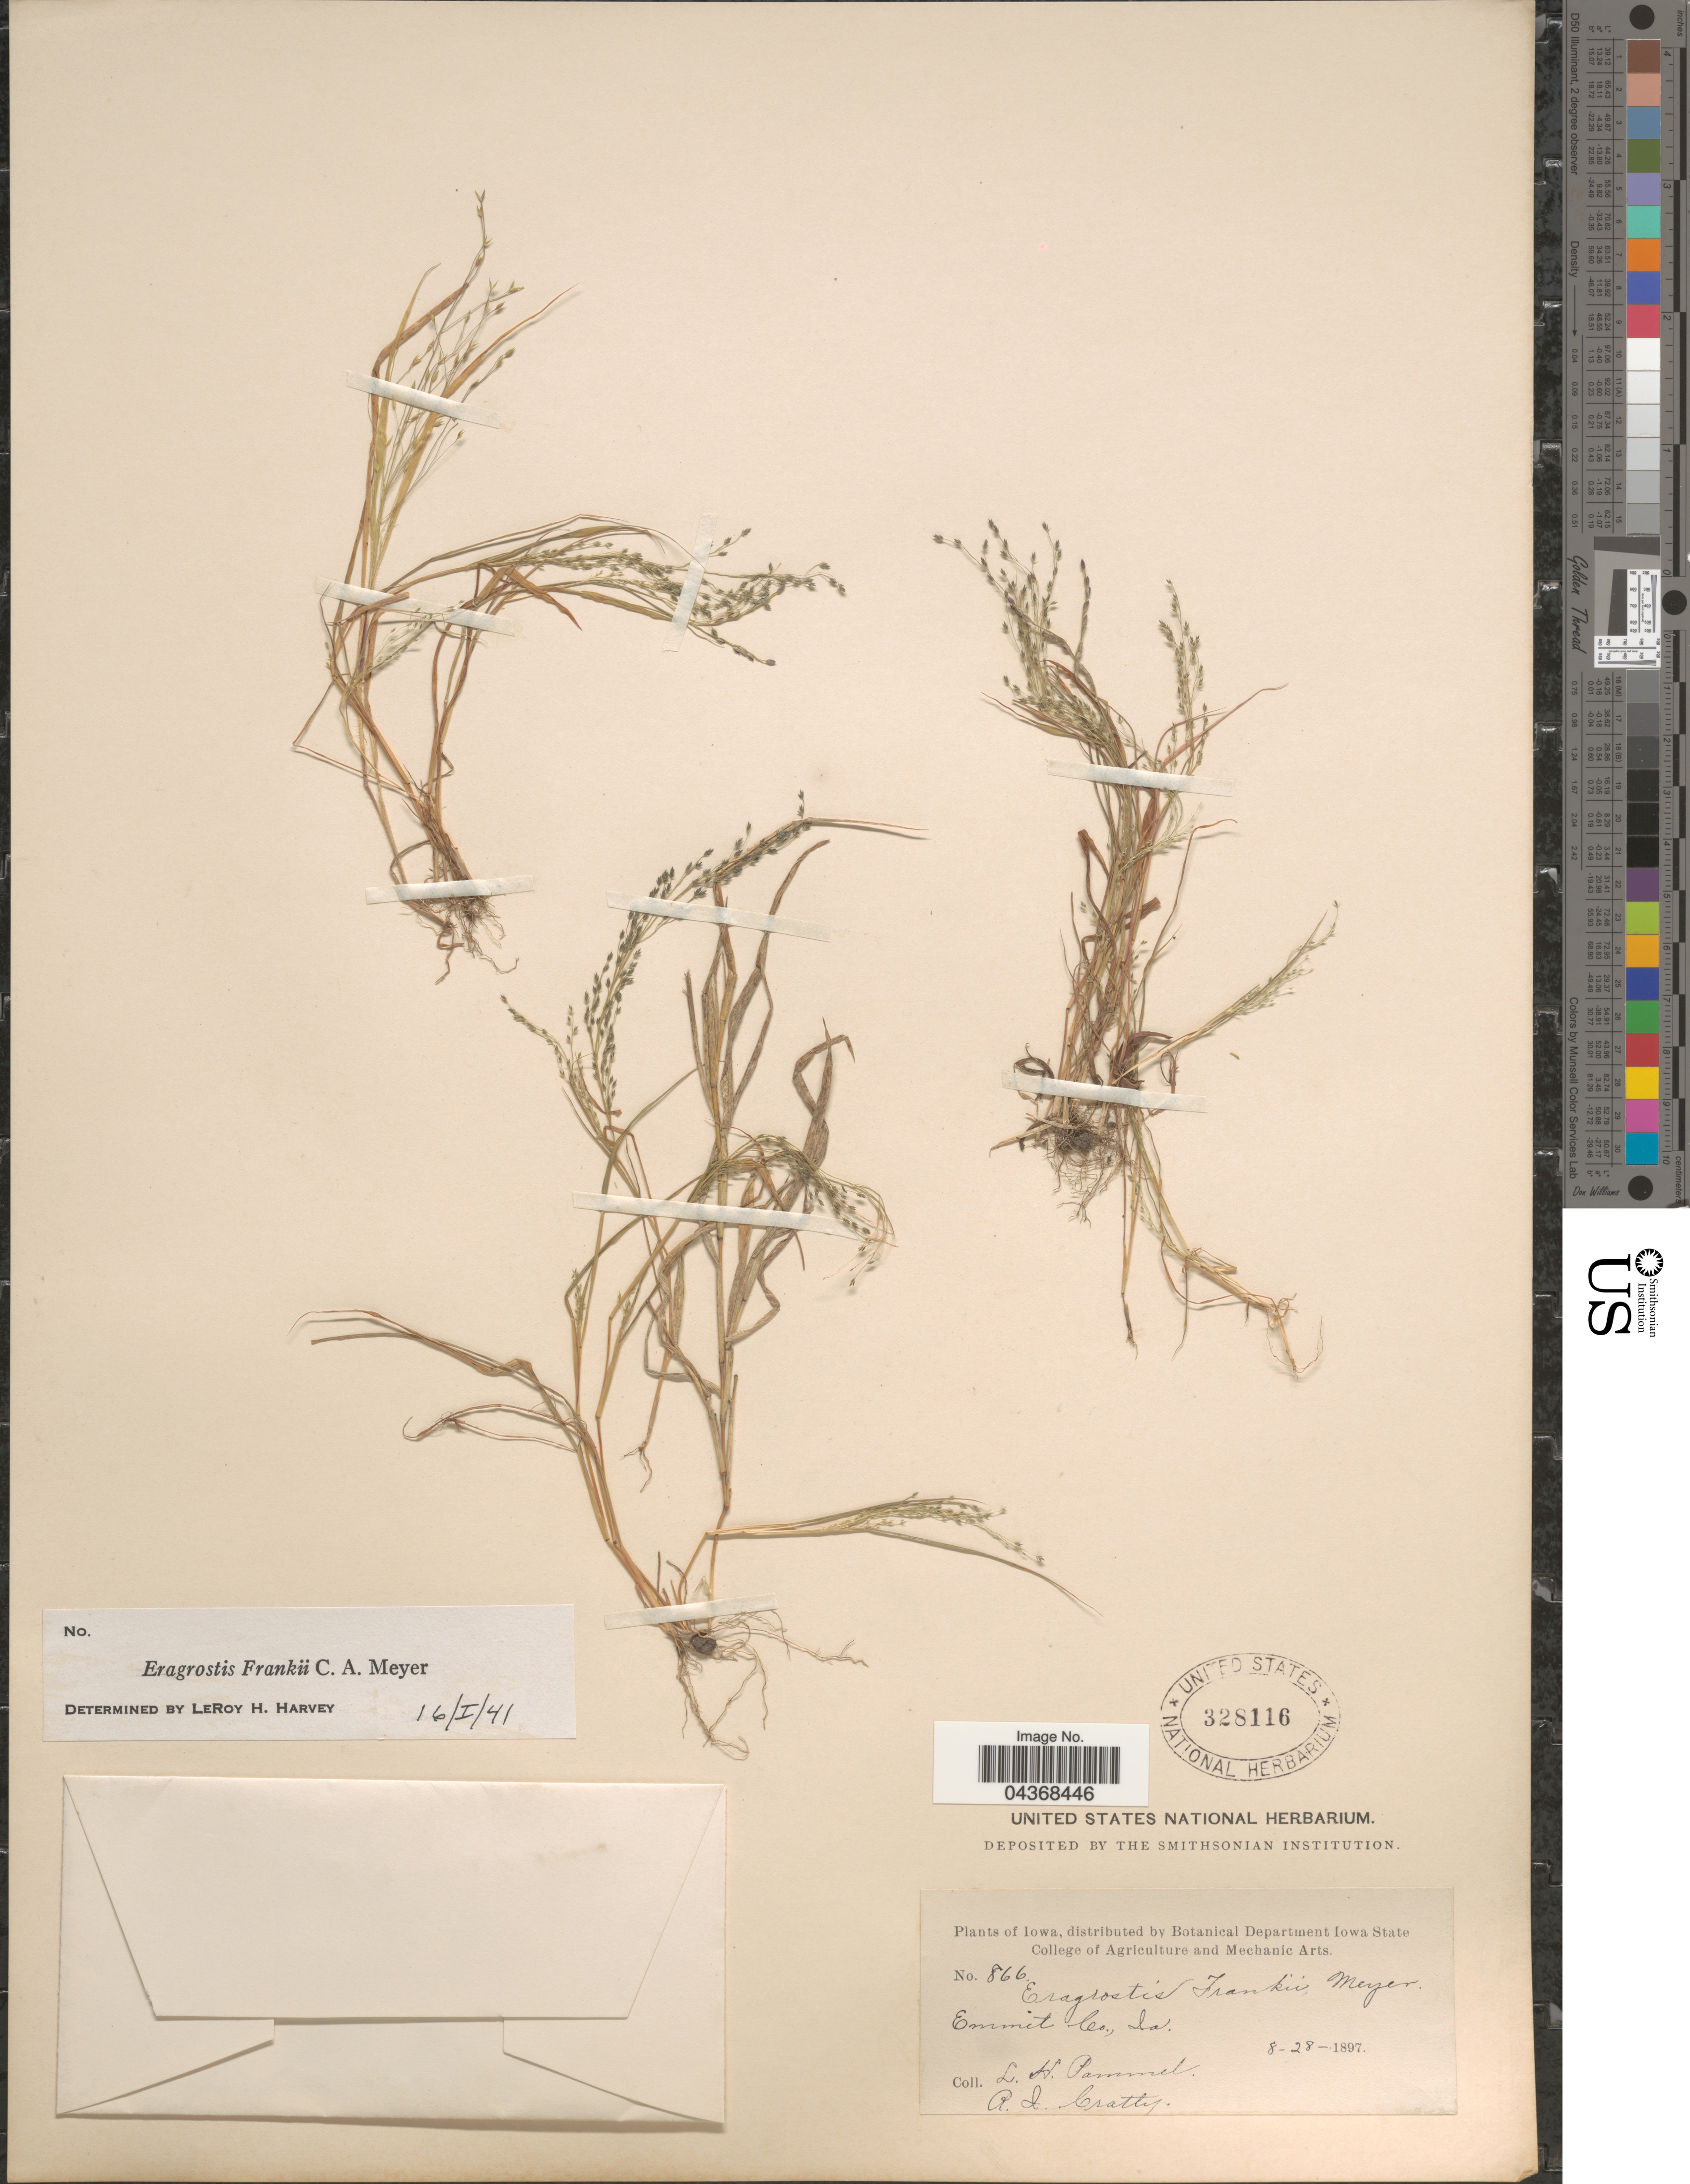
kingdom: Plantae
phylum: Tracheophyta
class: Liliopsida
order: Poales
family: Poaceae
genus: Eragrostis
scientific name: Eragrostis frankii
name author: C.A. Mey. ex Steud.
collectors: L. Pammel & R. Cratty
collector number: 866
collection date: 1897-08-28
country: United States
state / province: Iowa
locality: Emmit Co.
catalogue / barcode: US 328116